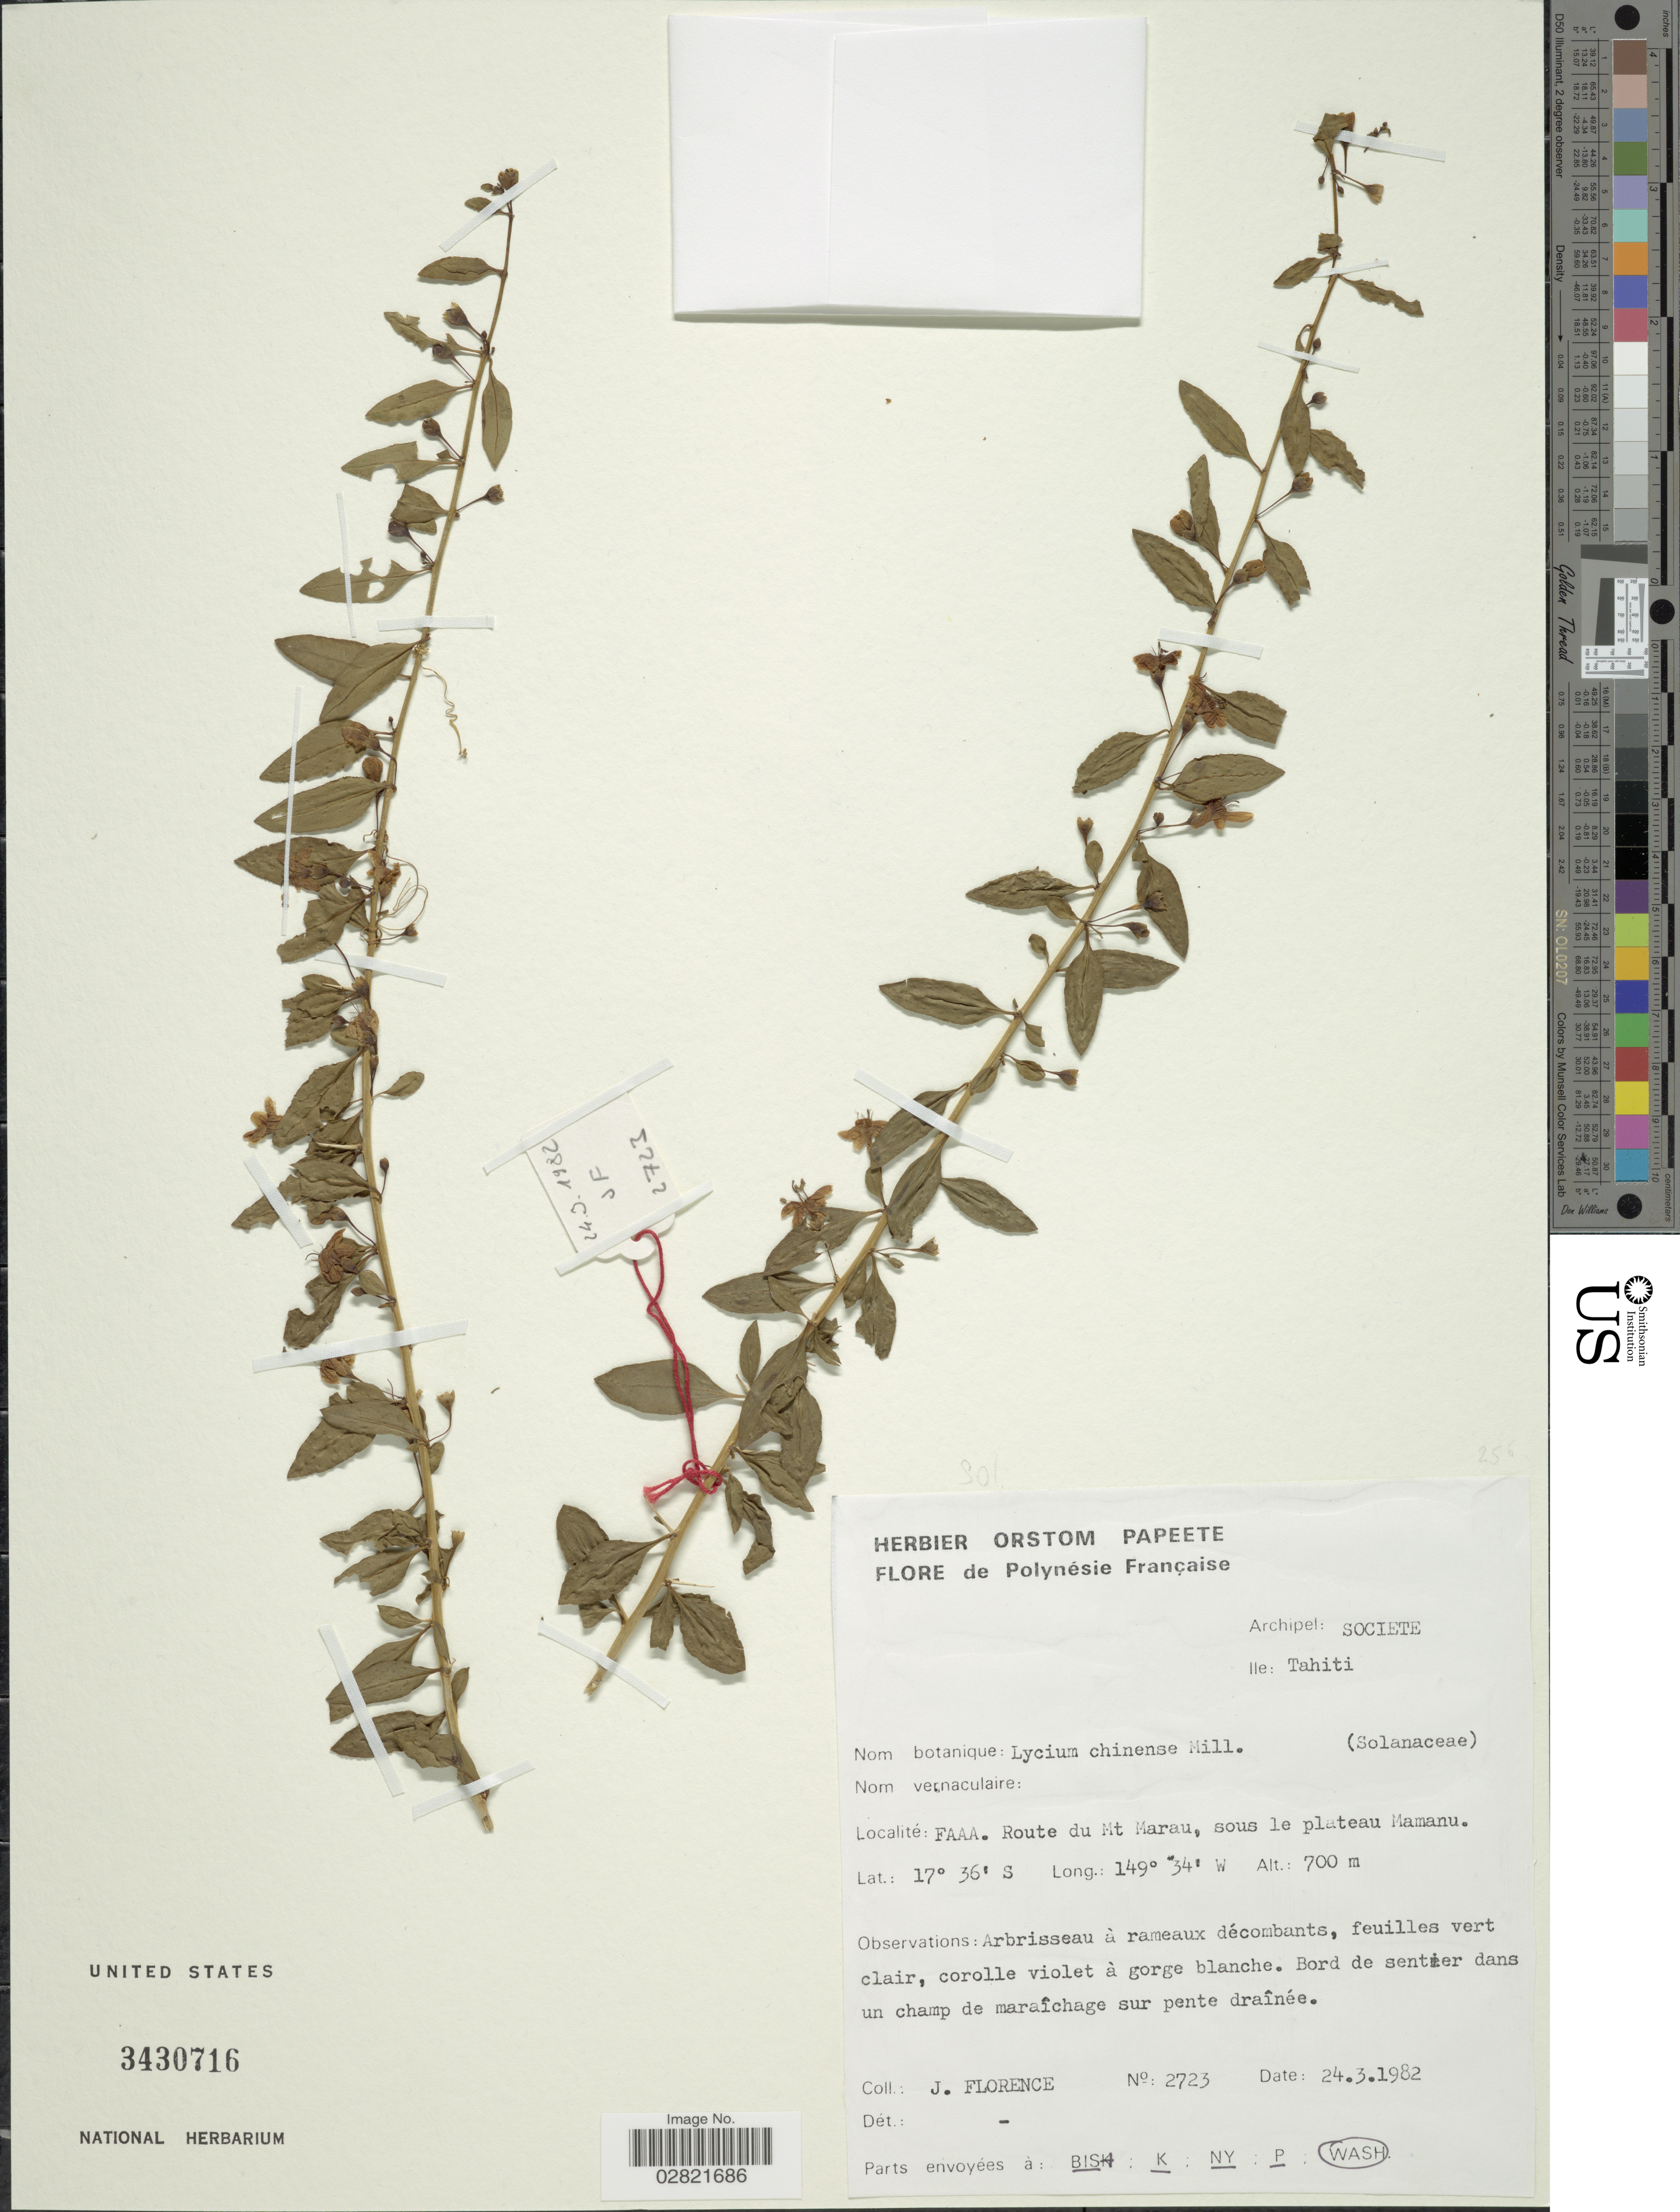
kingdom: Plantae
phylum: Tracheophyta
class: Magnoliopsida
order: Solanales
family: Solanaceae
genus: Lycium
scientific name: Lycium chinense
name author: Mill.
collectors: J. Florence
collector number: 2723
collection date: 1982-03-24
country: French Polynesia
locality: Polynésie Française. Archipel: Societe. Ile: Tahiti. FAAA. Route du Mt Marau, sous le plateau Mamanu.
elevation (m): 700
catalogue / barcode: US 3430716